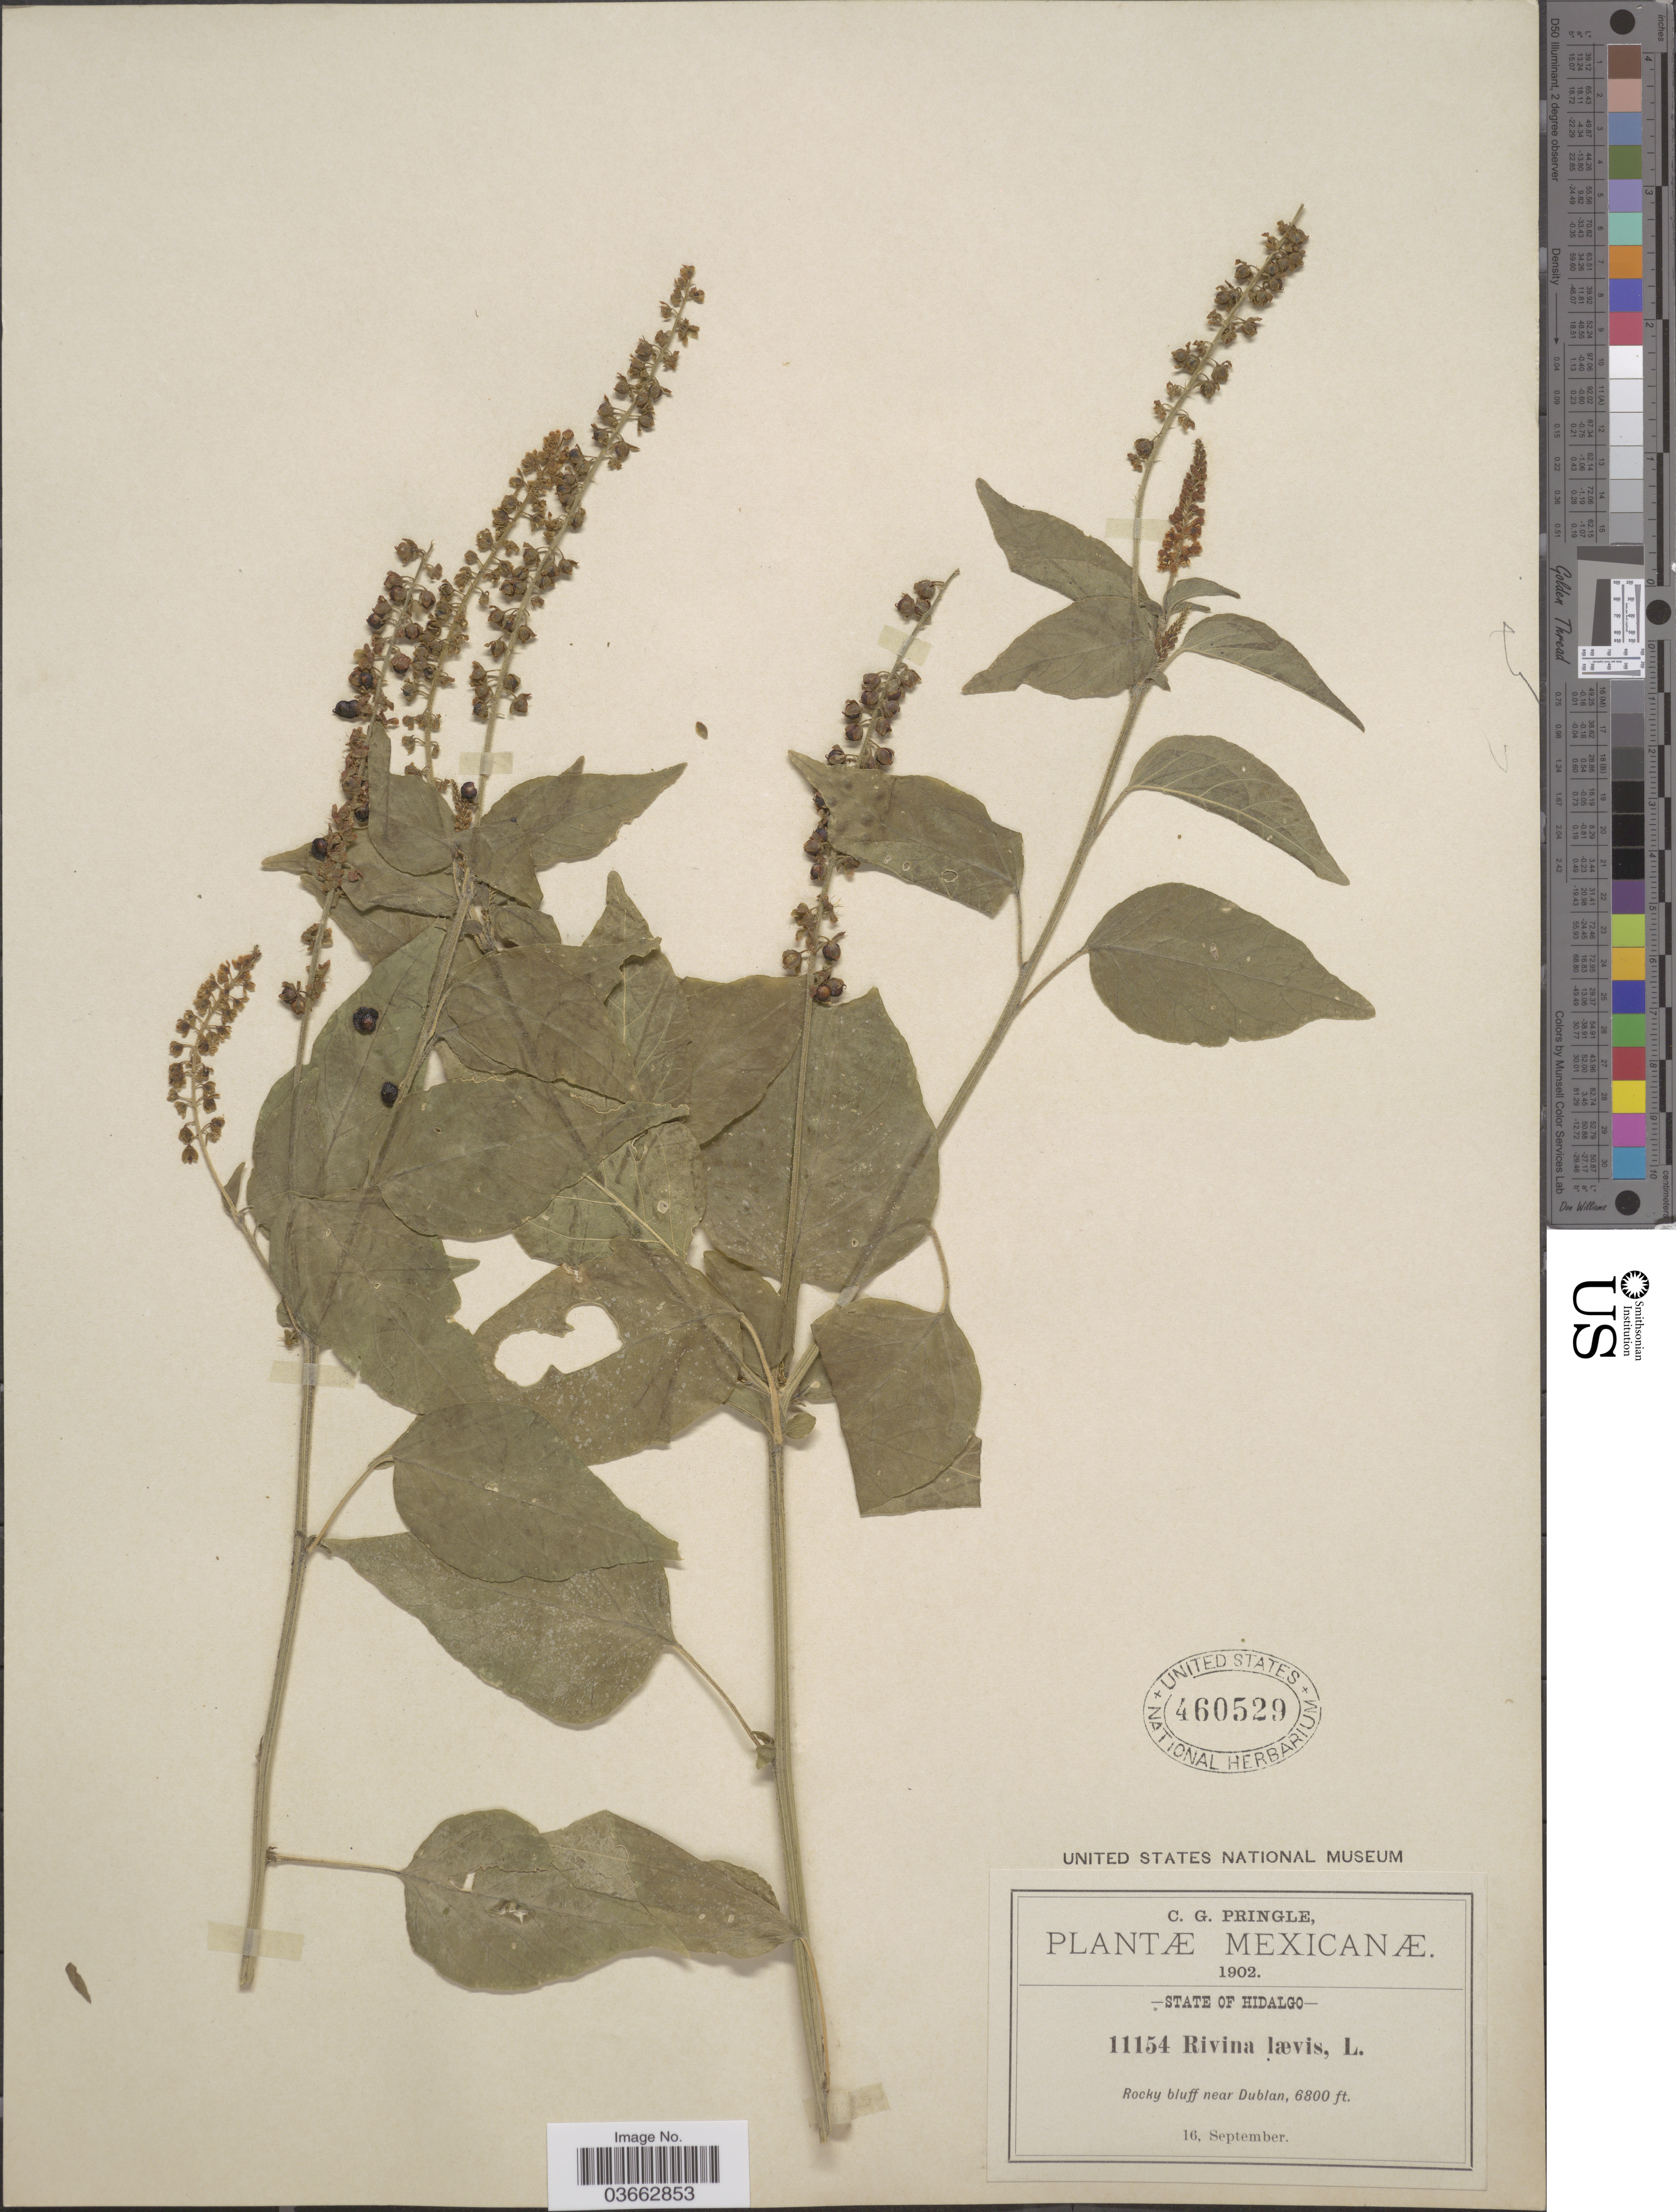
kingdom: Plantae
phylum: Tracheophyta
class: Magnoliopsida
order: Caryophyllales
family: Phytolaccaceae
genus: Rivina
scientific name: Rivina humilis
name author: L.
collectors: C. G. Pringle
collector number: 11154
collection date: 1902-09-16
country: Mexico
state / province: Hidalgo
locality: Near Dublan.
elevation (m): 2073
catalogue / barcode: US 460529